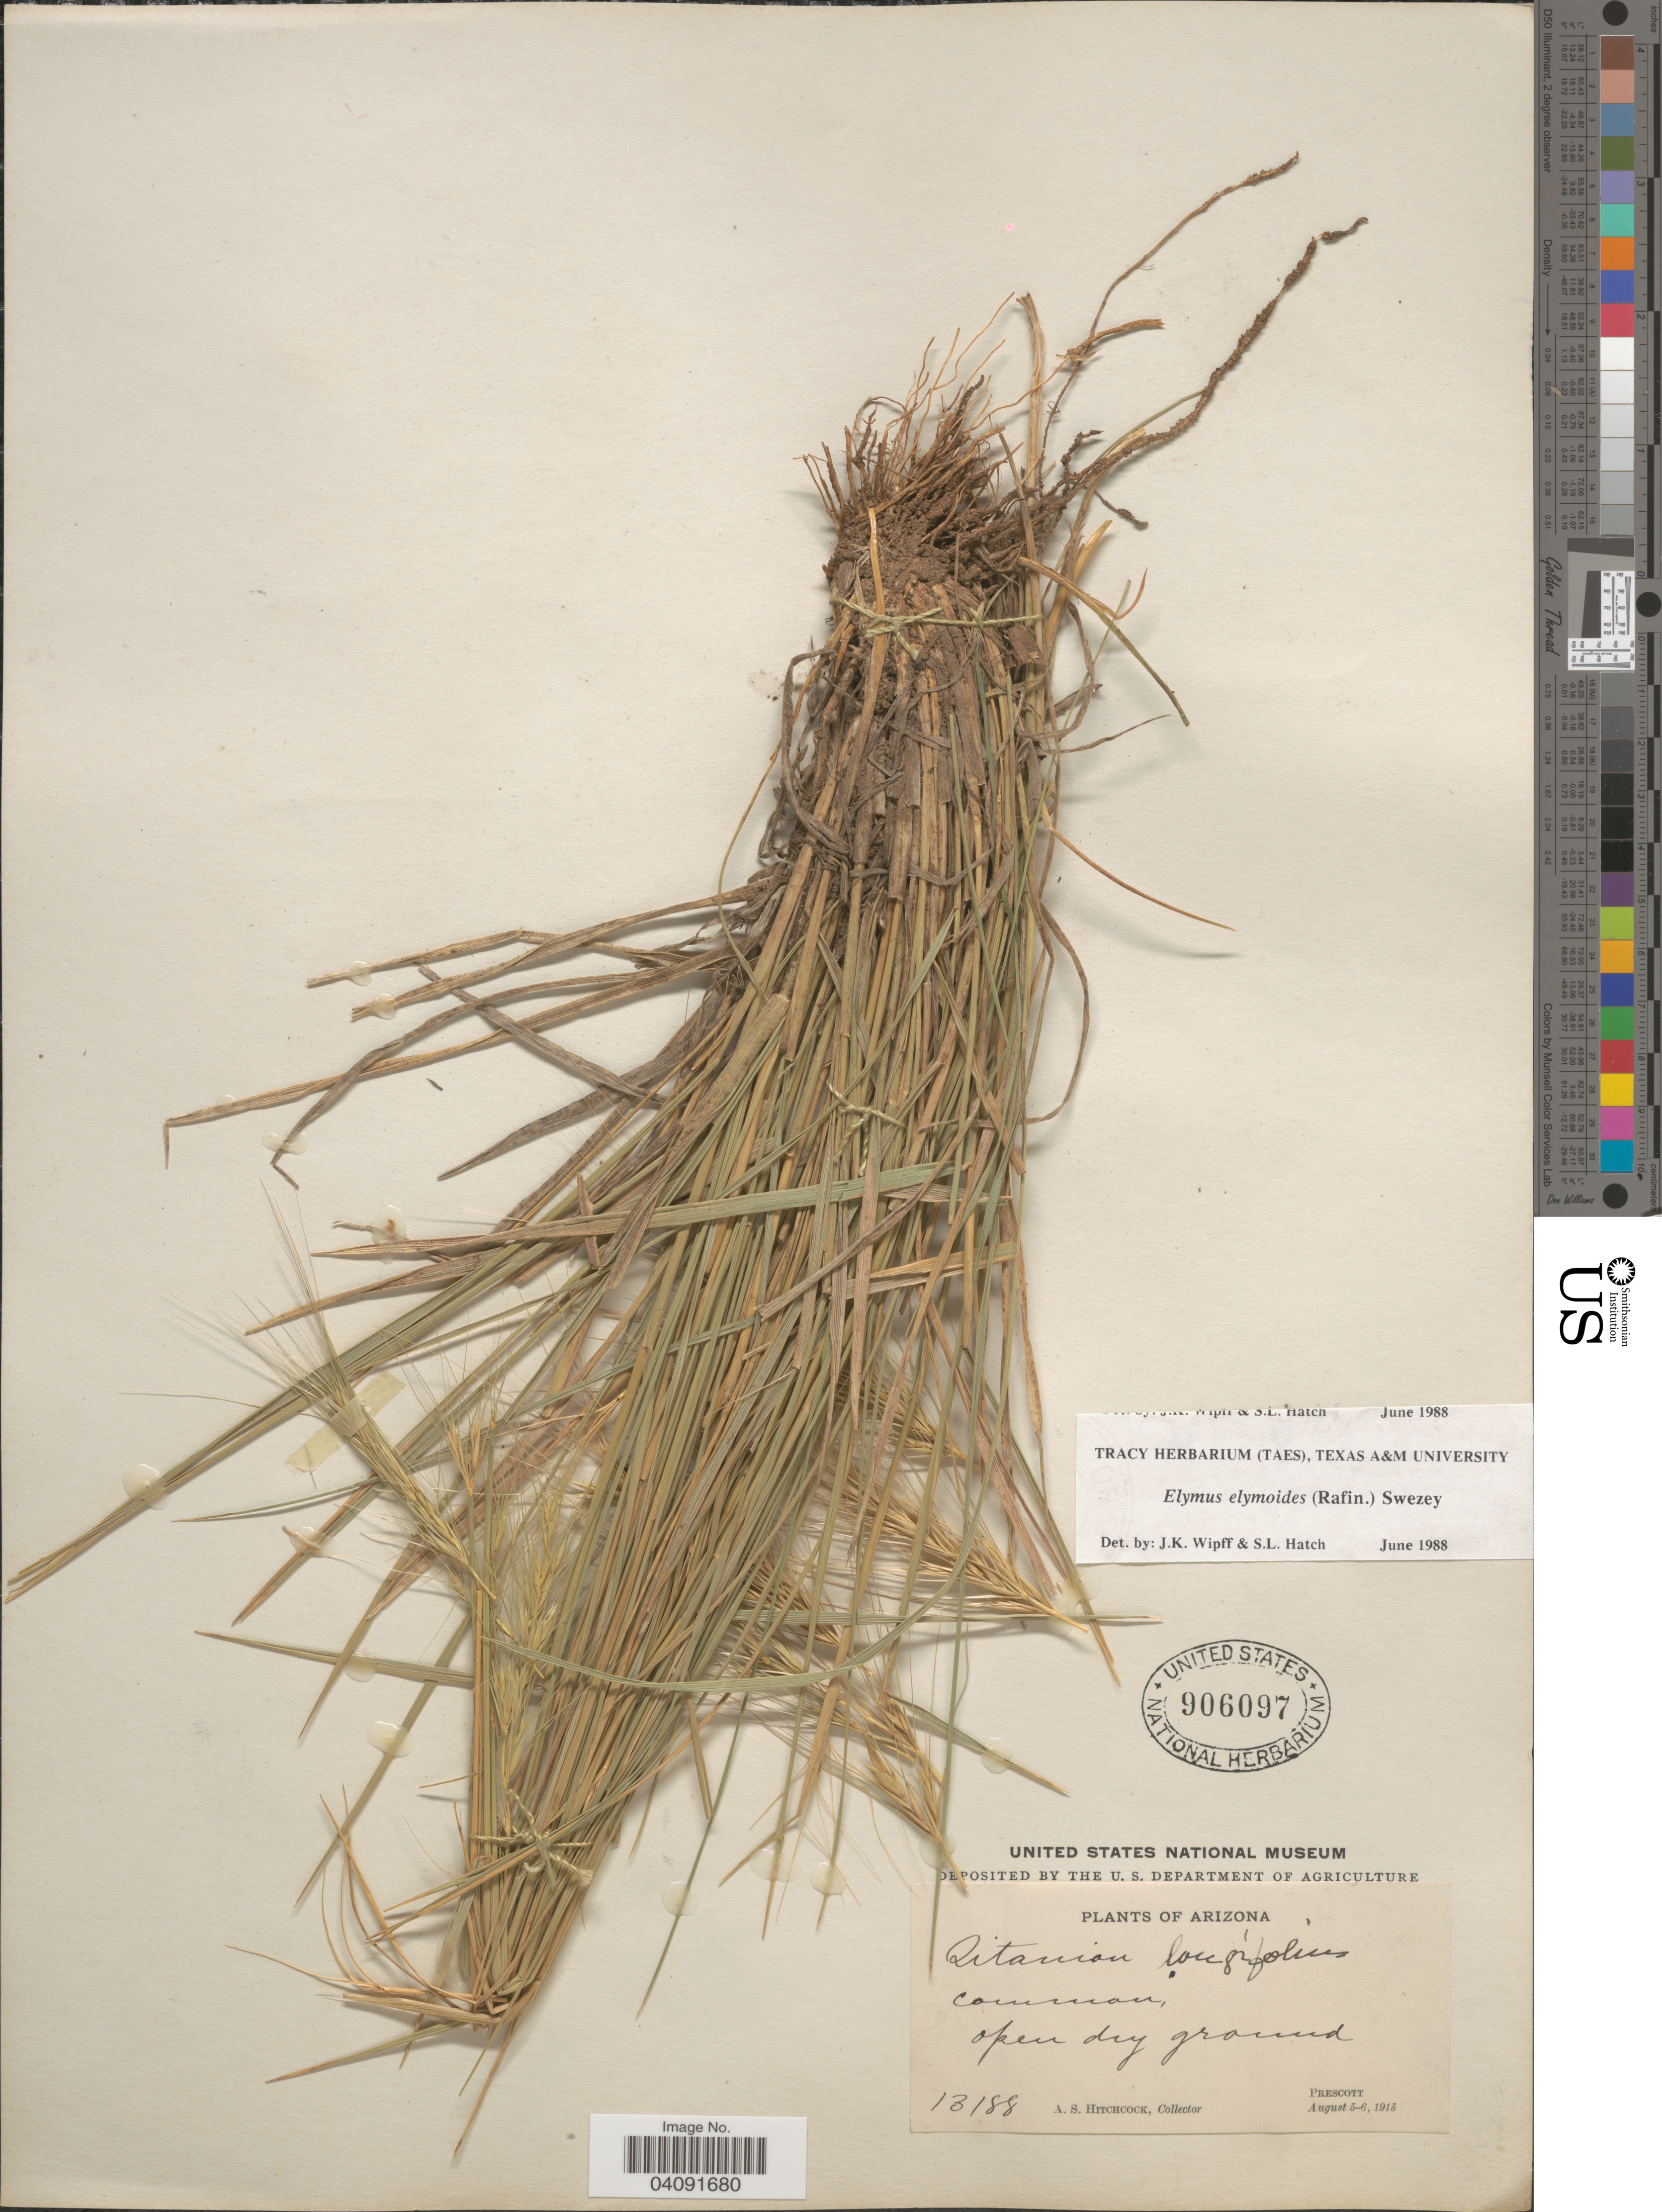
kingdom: Plantae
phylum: Tracheophyta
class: Liliopsida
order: Poales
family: Poaceae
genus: Elymus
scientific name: Elymus elymoides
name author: (Raf.) Swezey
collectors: A. S. Hitchcock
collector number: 13188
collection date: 1915-08-05/1915-08-06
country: United States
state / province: Arizona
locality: Prescott.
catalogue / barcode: US 906097